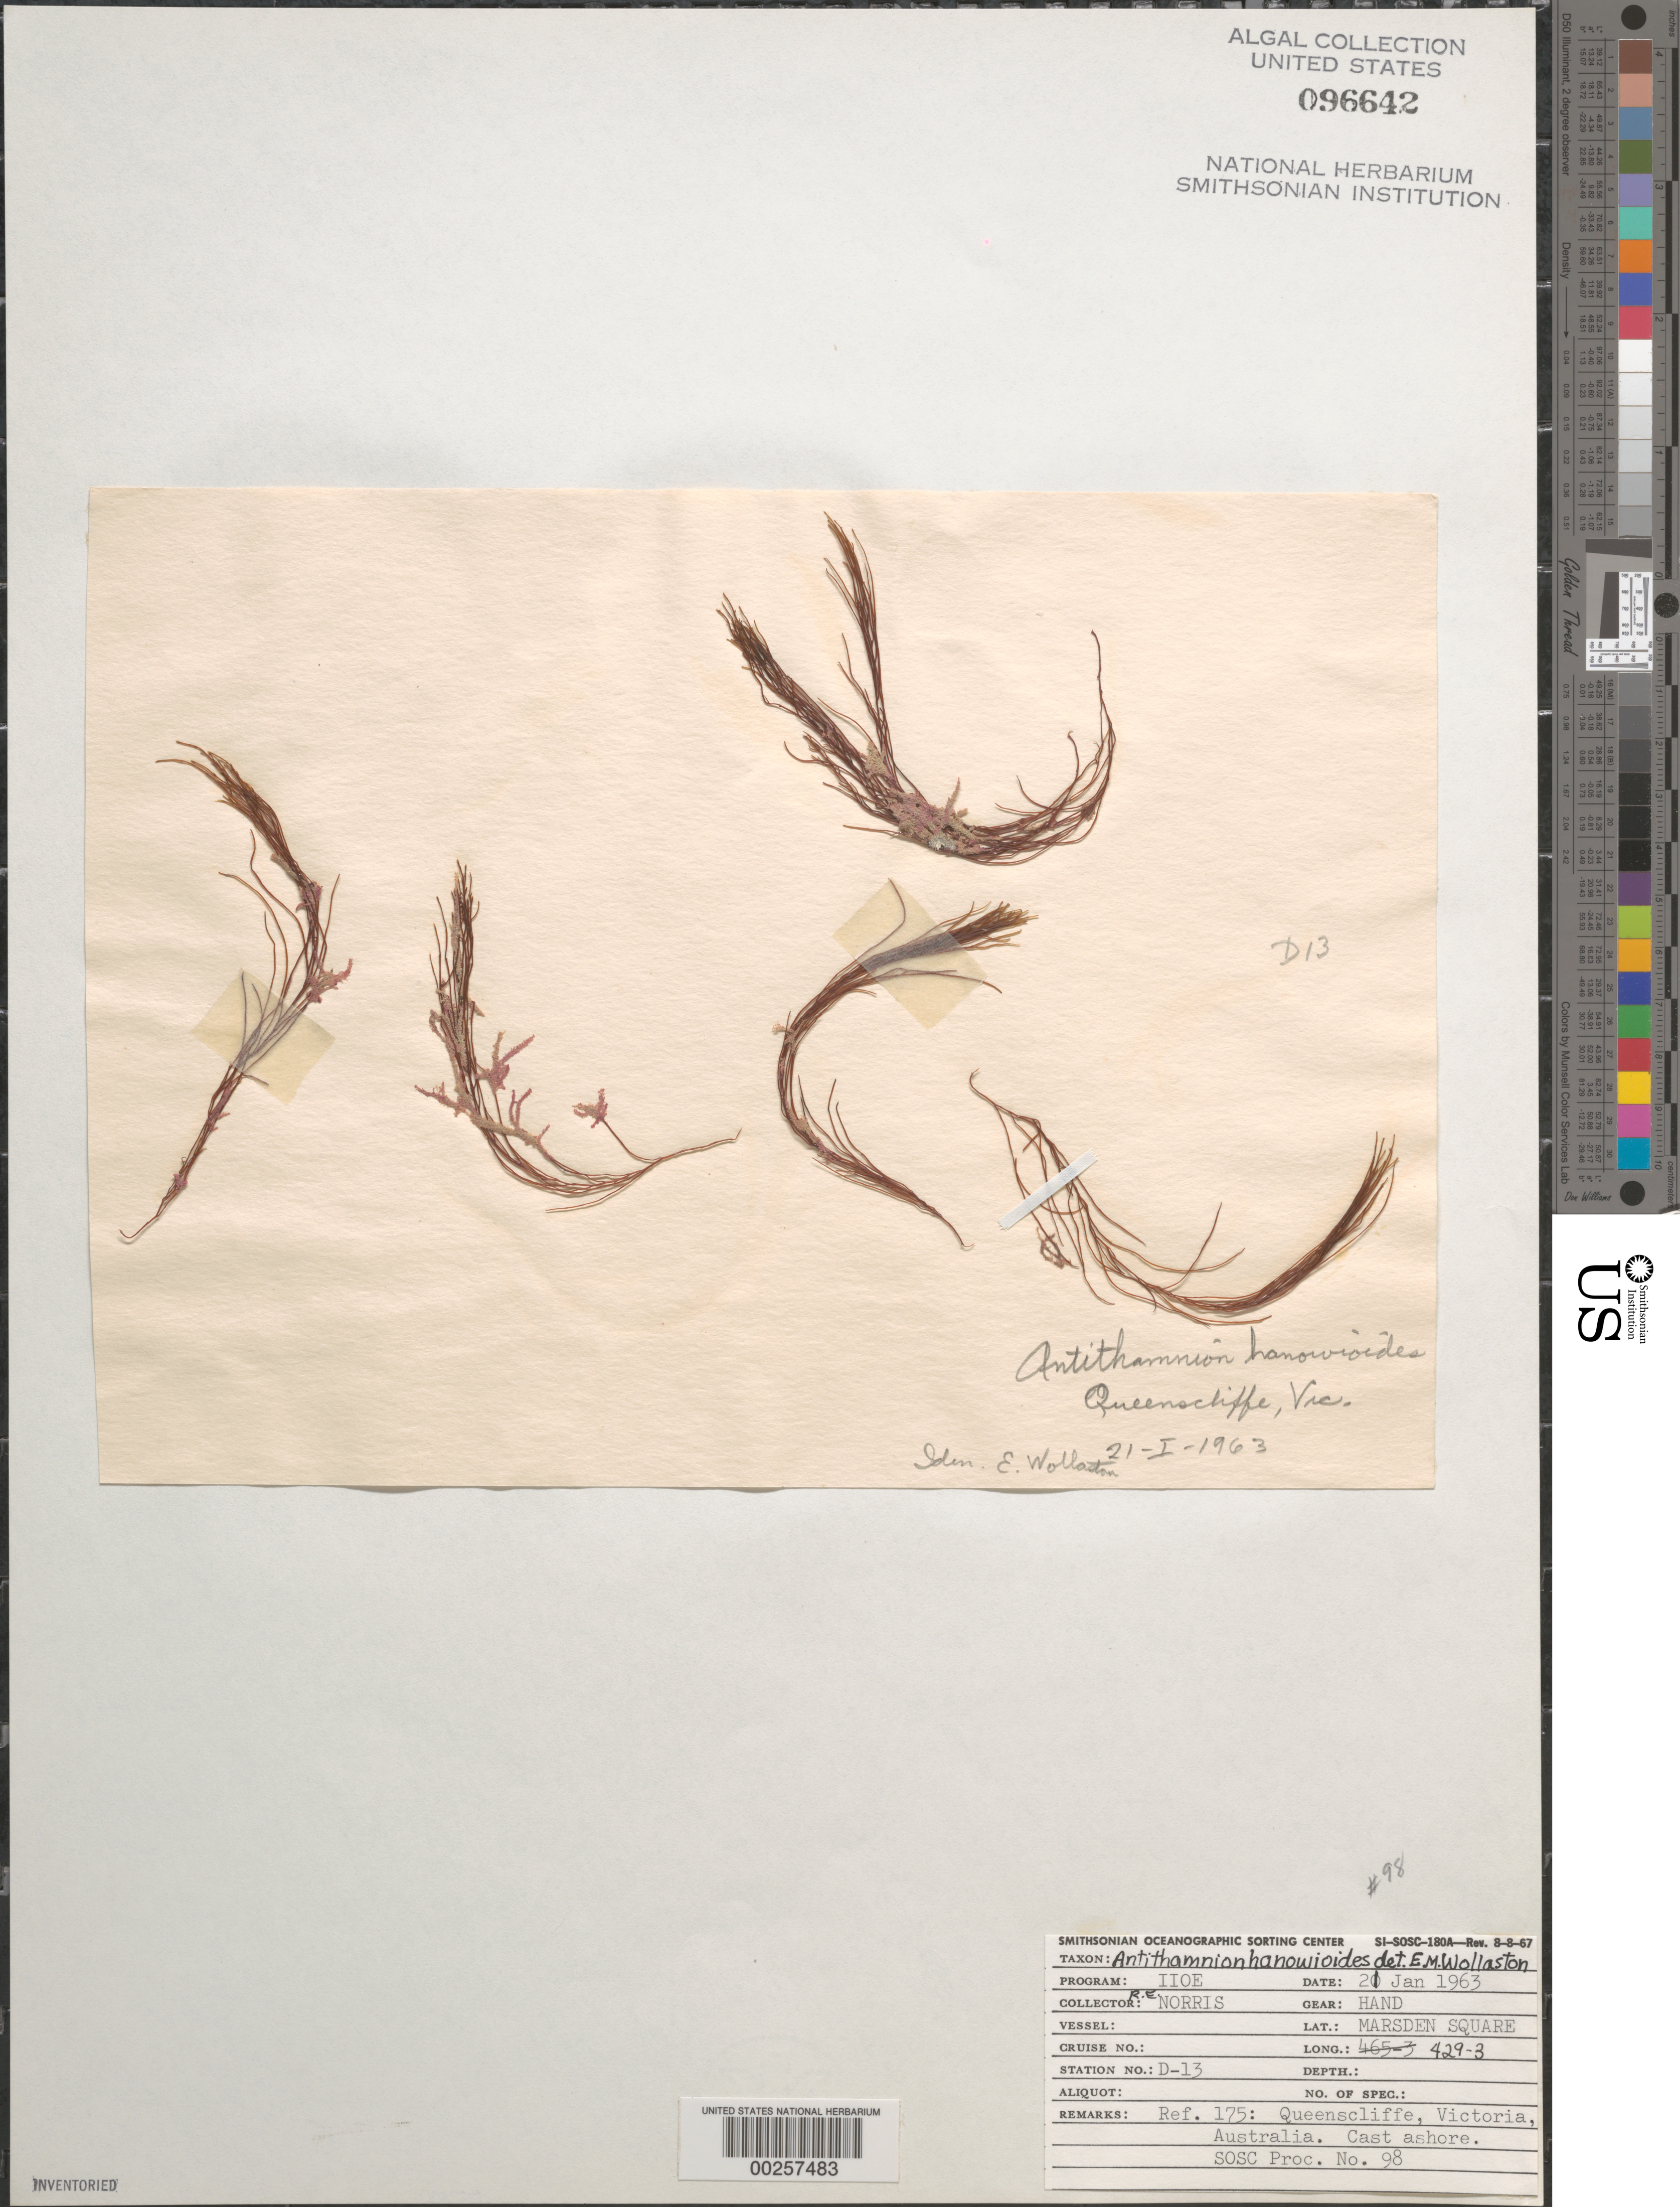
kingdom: Plantae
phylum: Rhodophyta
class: Florideophyceae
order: Ceramiales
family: Ceramiaceae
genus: Antithamnion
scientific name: Antithamnion hanowioides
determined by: Wollaston, E. M.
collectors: R. E. Norris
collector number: Station D-13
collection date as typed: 21 Jan 1963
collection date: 1963-01-21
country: Australia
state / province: Victoria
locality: Queenscliffe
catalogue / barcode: US 96642